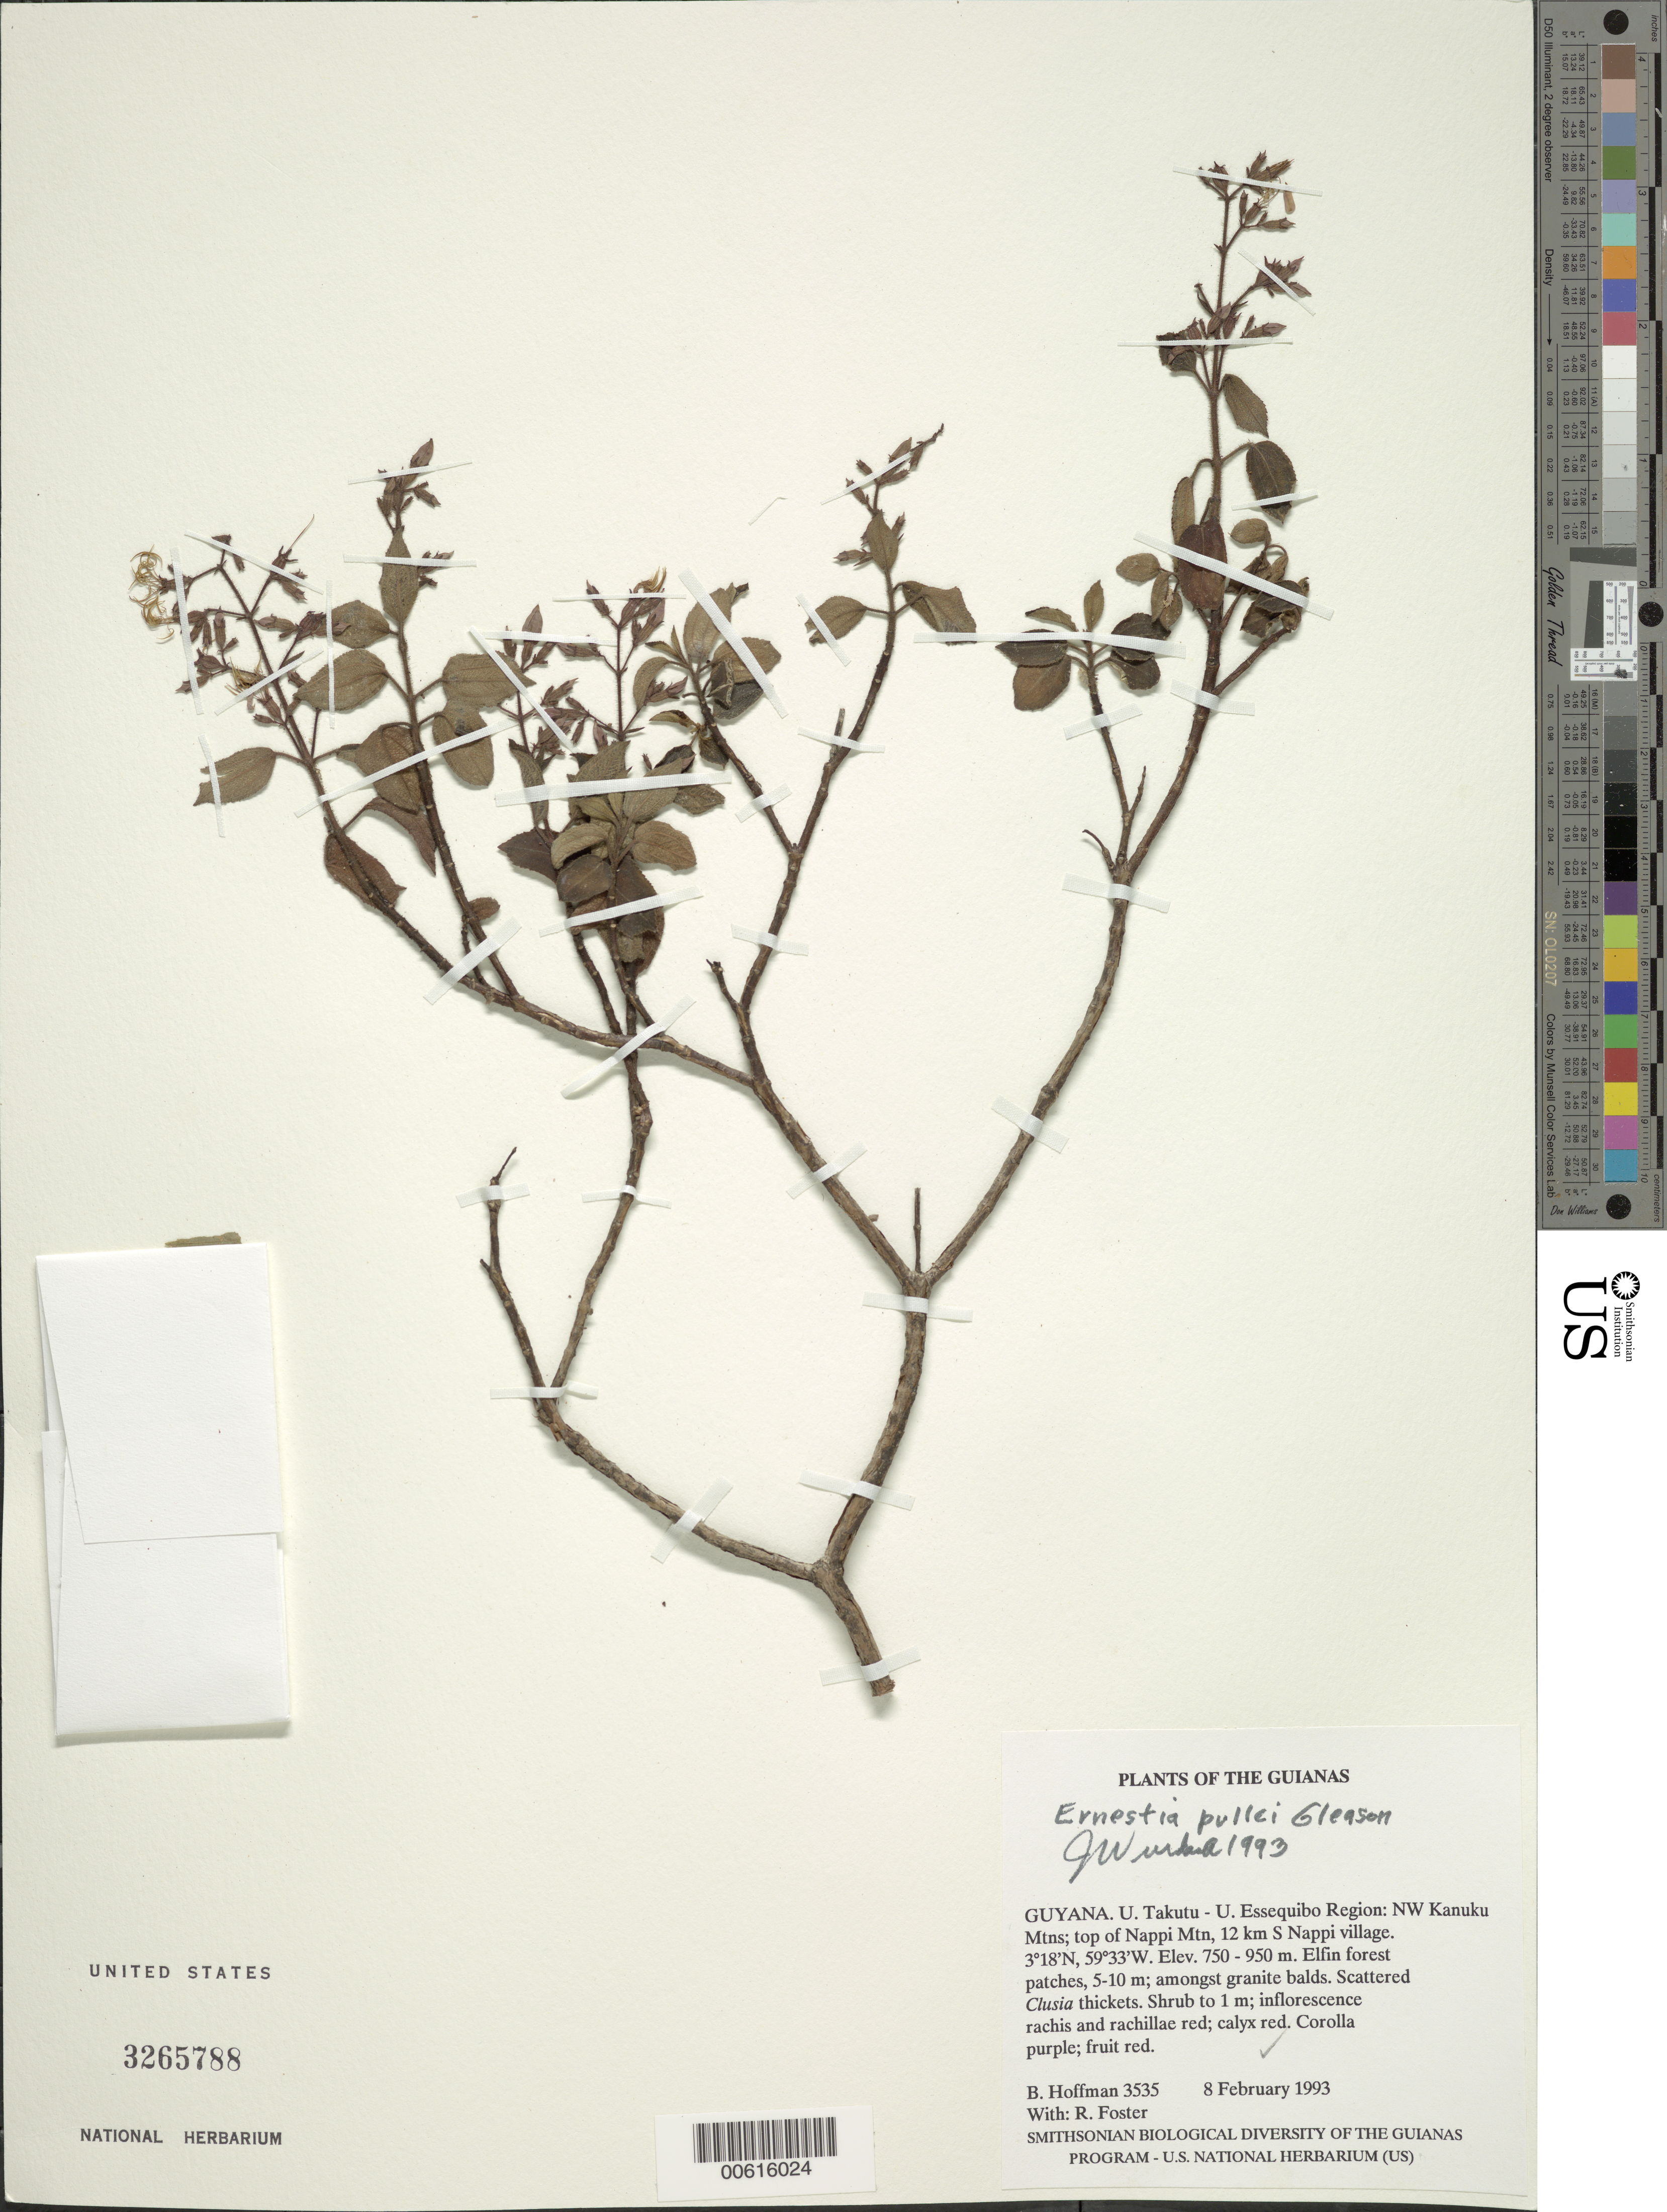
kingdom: Plantae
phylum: Tracheophyta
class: Magnoliopsida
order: Myrtales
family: Melastomataceae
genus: Ernestia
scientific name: Ernestia pullei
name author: Gleason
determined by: Wurdack, John J., (US), US (UNITED STATES)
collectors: B. Hoffman & R. Foster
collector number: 3535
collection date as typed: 8 February 1993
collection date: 1993-02-08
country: Guyana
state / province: U. Takutu-U. Essequibo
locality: NW Kanuku Mountains; top of Nappi Mountain, 12 km S of Nappi village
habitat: Elfin forest patches, 5-10 m; amongst granite balds. Scattered Clusia thickets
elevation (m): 750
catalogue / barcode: US 3265788